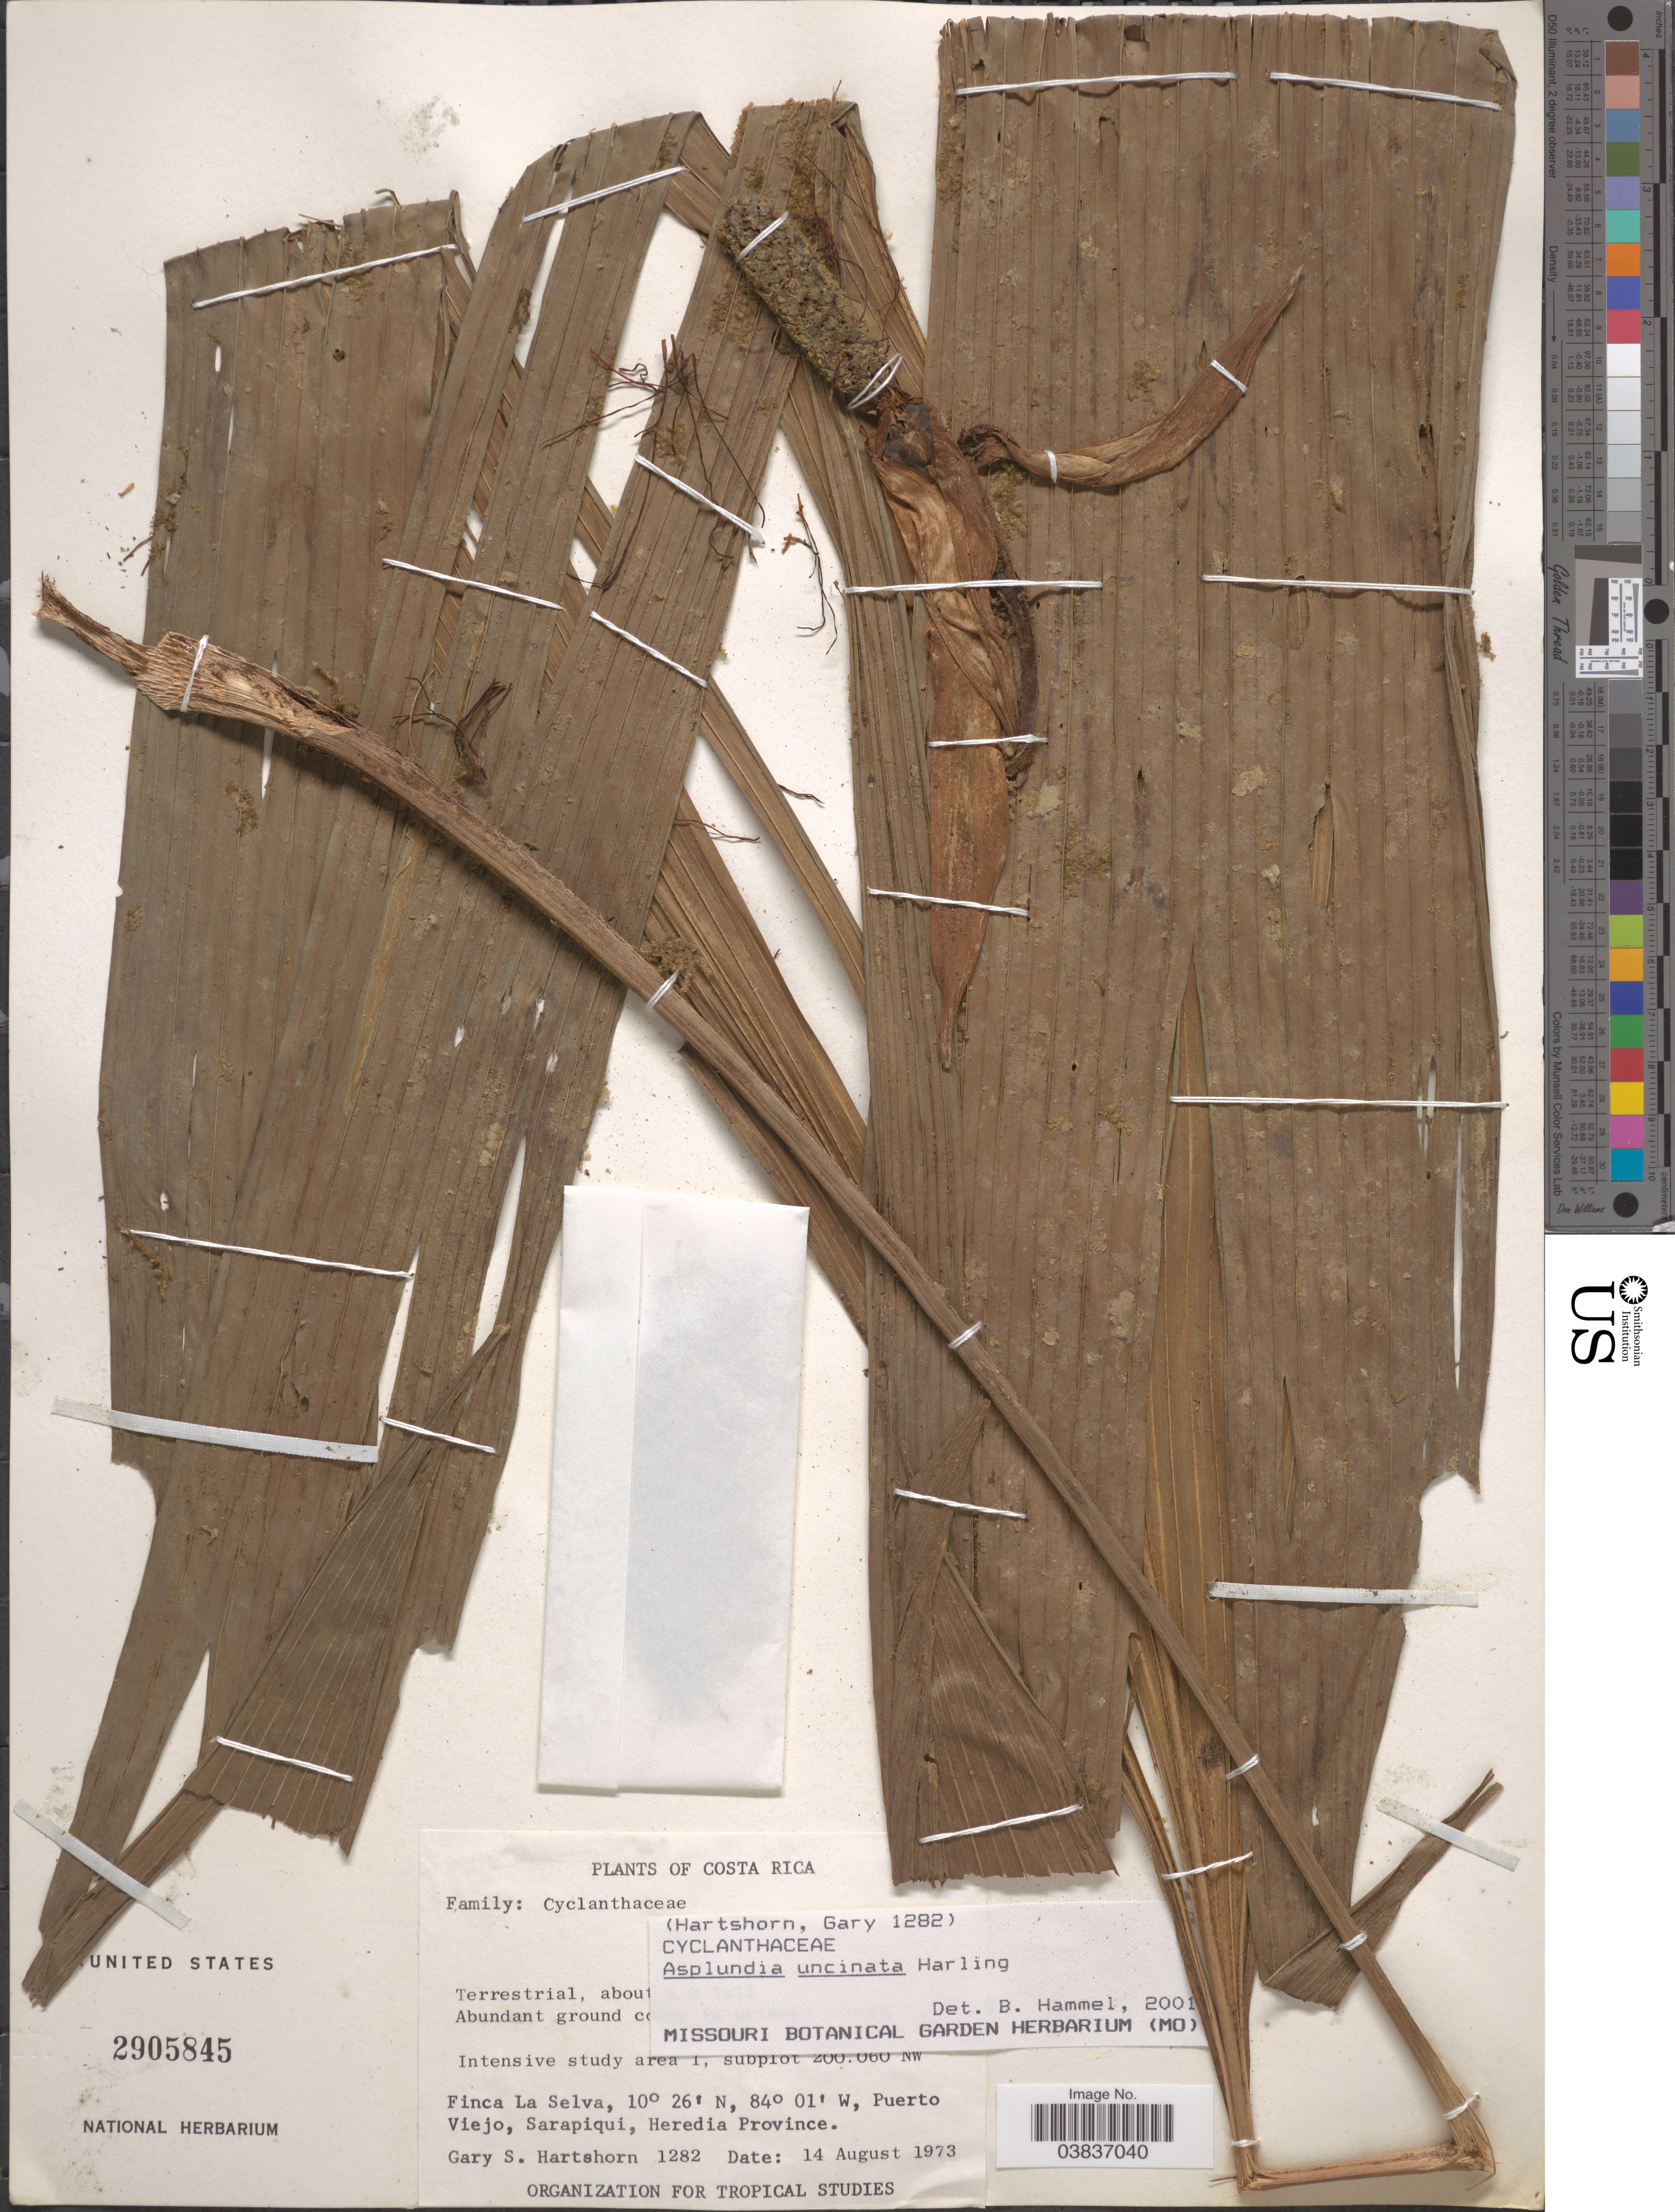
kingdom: Plantae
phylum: Tracheophyta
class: Liliopsida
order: Pandanales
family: Cyclanthaceae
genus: Asplundia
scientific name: Asplundia uncinata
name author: Harling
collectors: G. Hartshorn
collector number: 1282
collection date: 1973-08-14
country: Costa Rica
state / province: Heredia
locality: Intensive study area 1, subplot 200.060 NW. Finca La Selva, Puerto Viejo, Sarapiquí.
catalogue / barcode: US 2905845